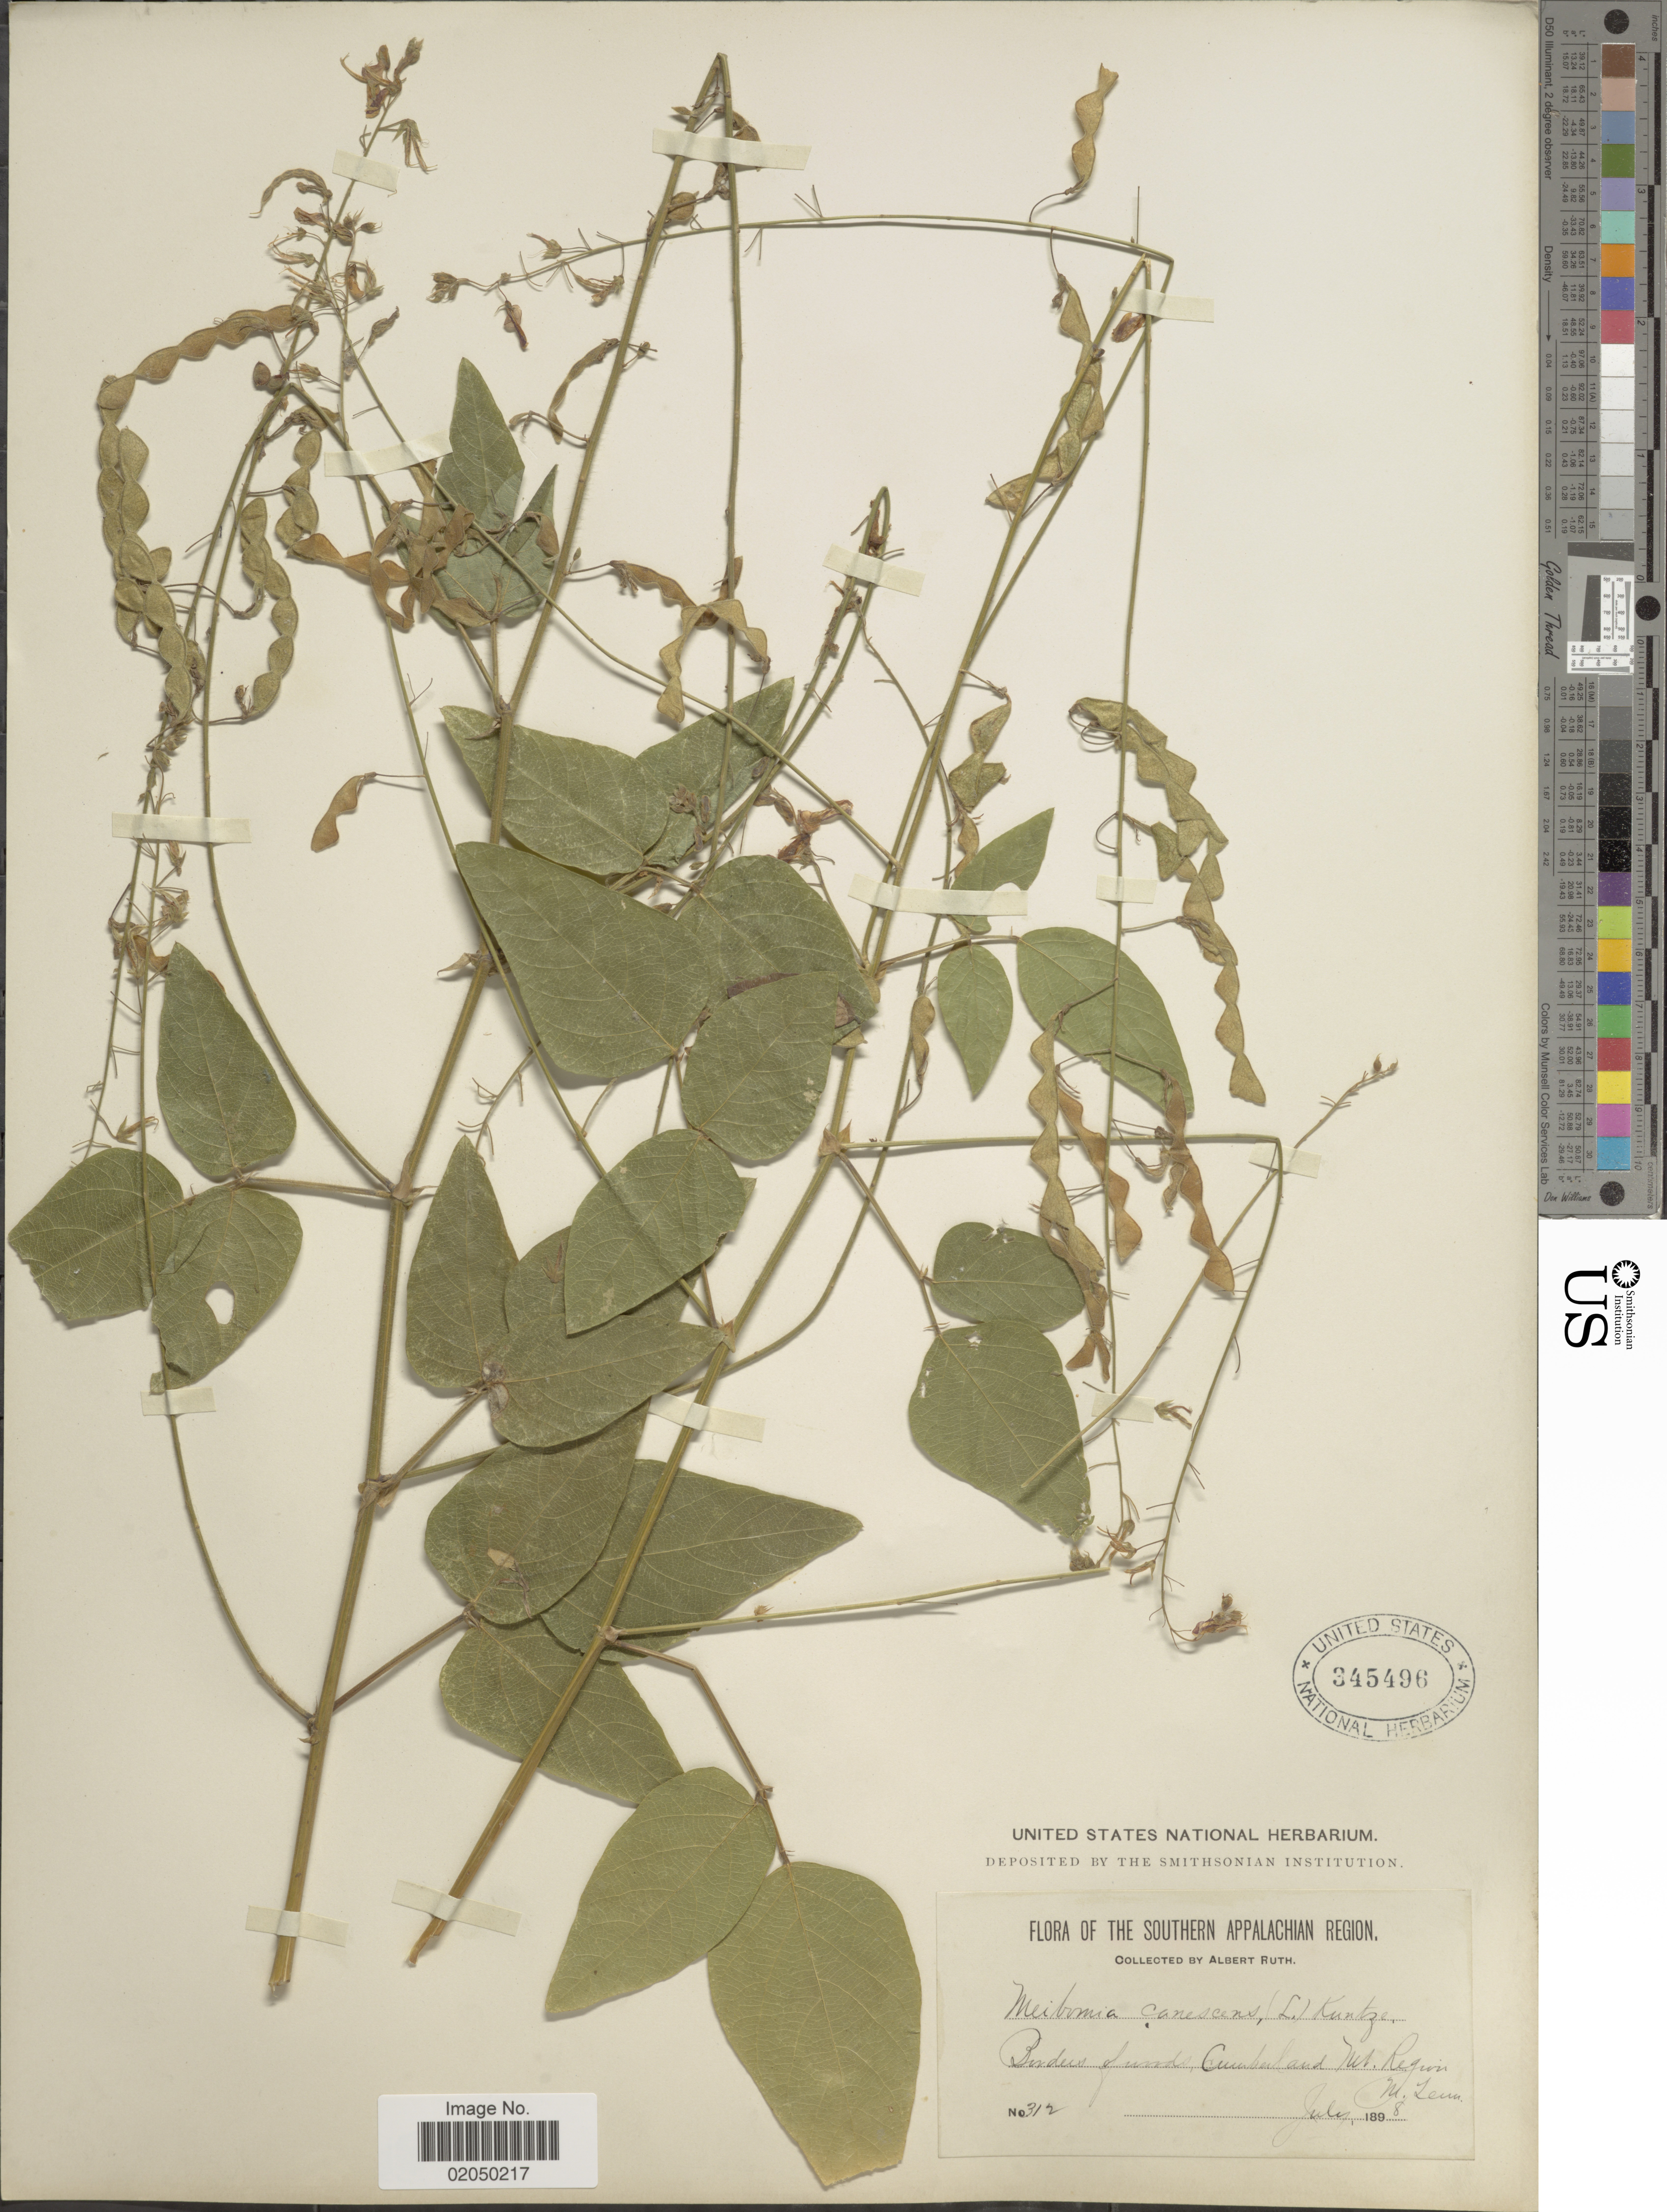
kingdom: Plantae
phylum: Tracheophyta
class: Magnoliopsida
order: Fabales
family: Fabaceae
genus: Desmodium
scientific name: Desmodium canescens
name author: (L.) DC.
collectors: A. Ruth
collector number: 312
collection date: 1898-07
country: United States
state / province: Tennessee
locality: Southern Appalachen Region, Borders funds Cumberland Mt. Region m. Tenn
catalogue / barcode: US 345496